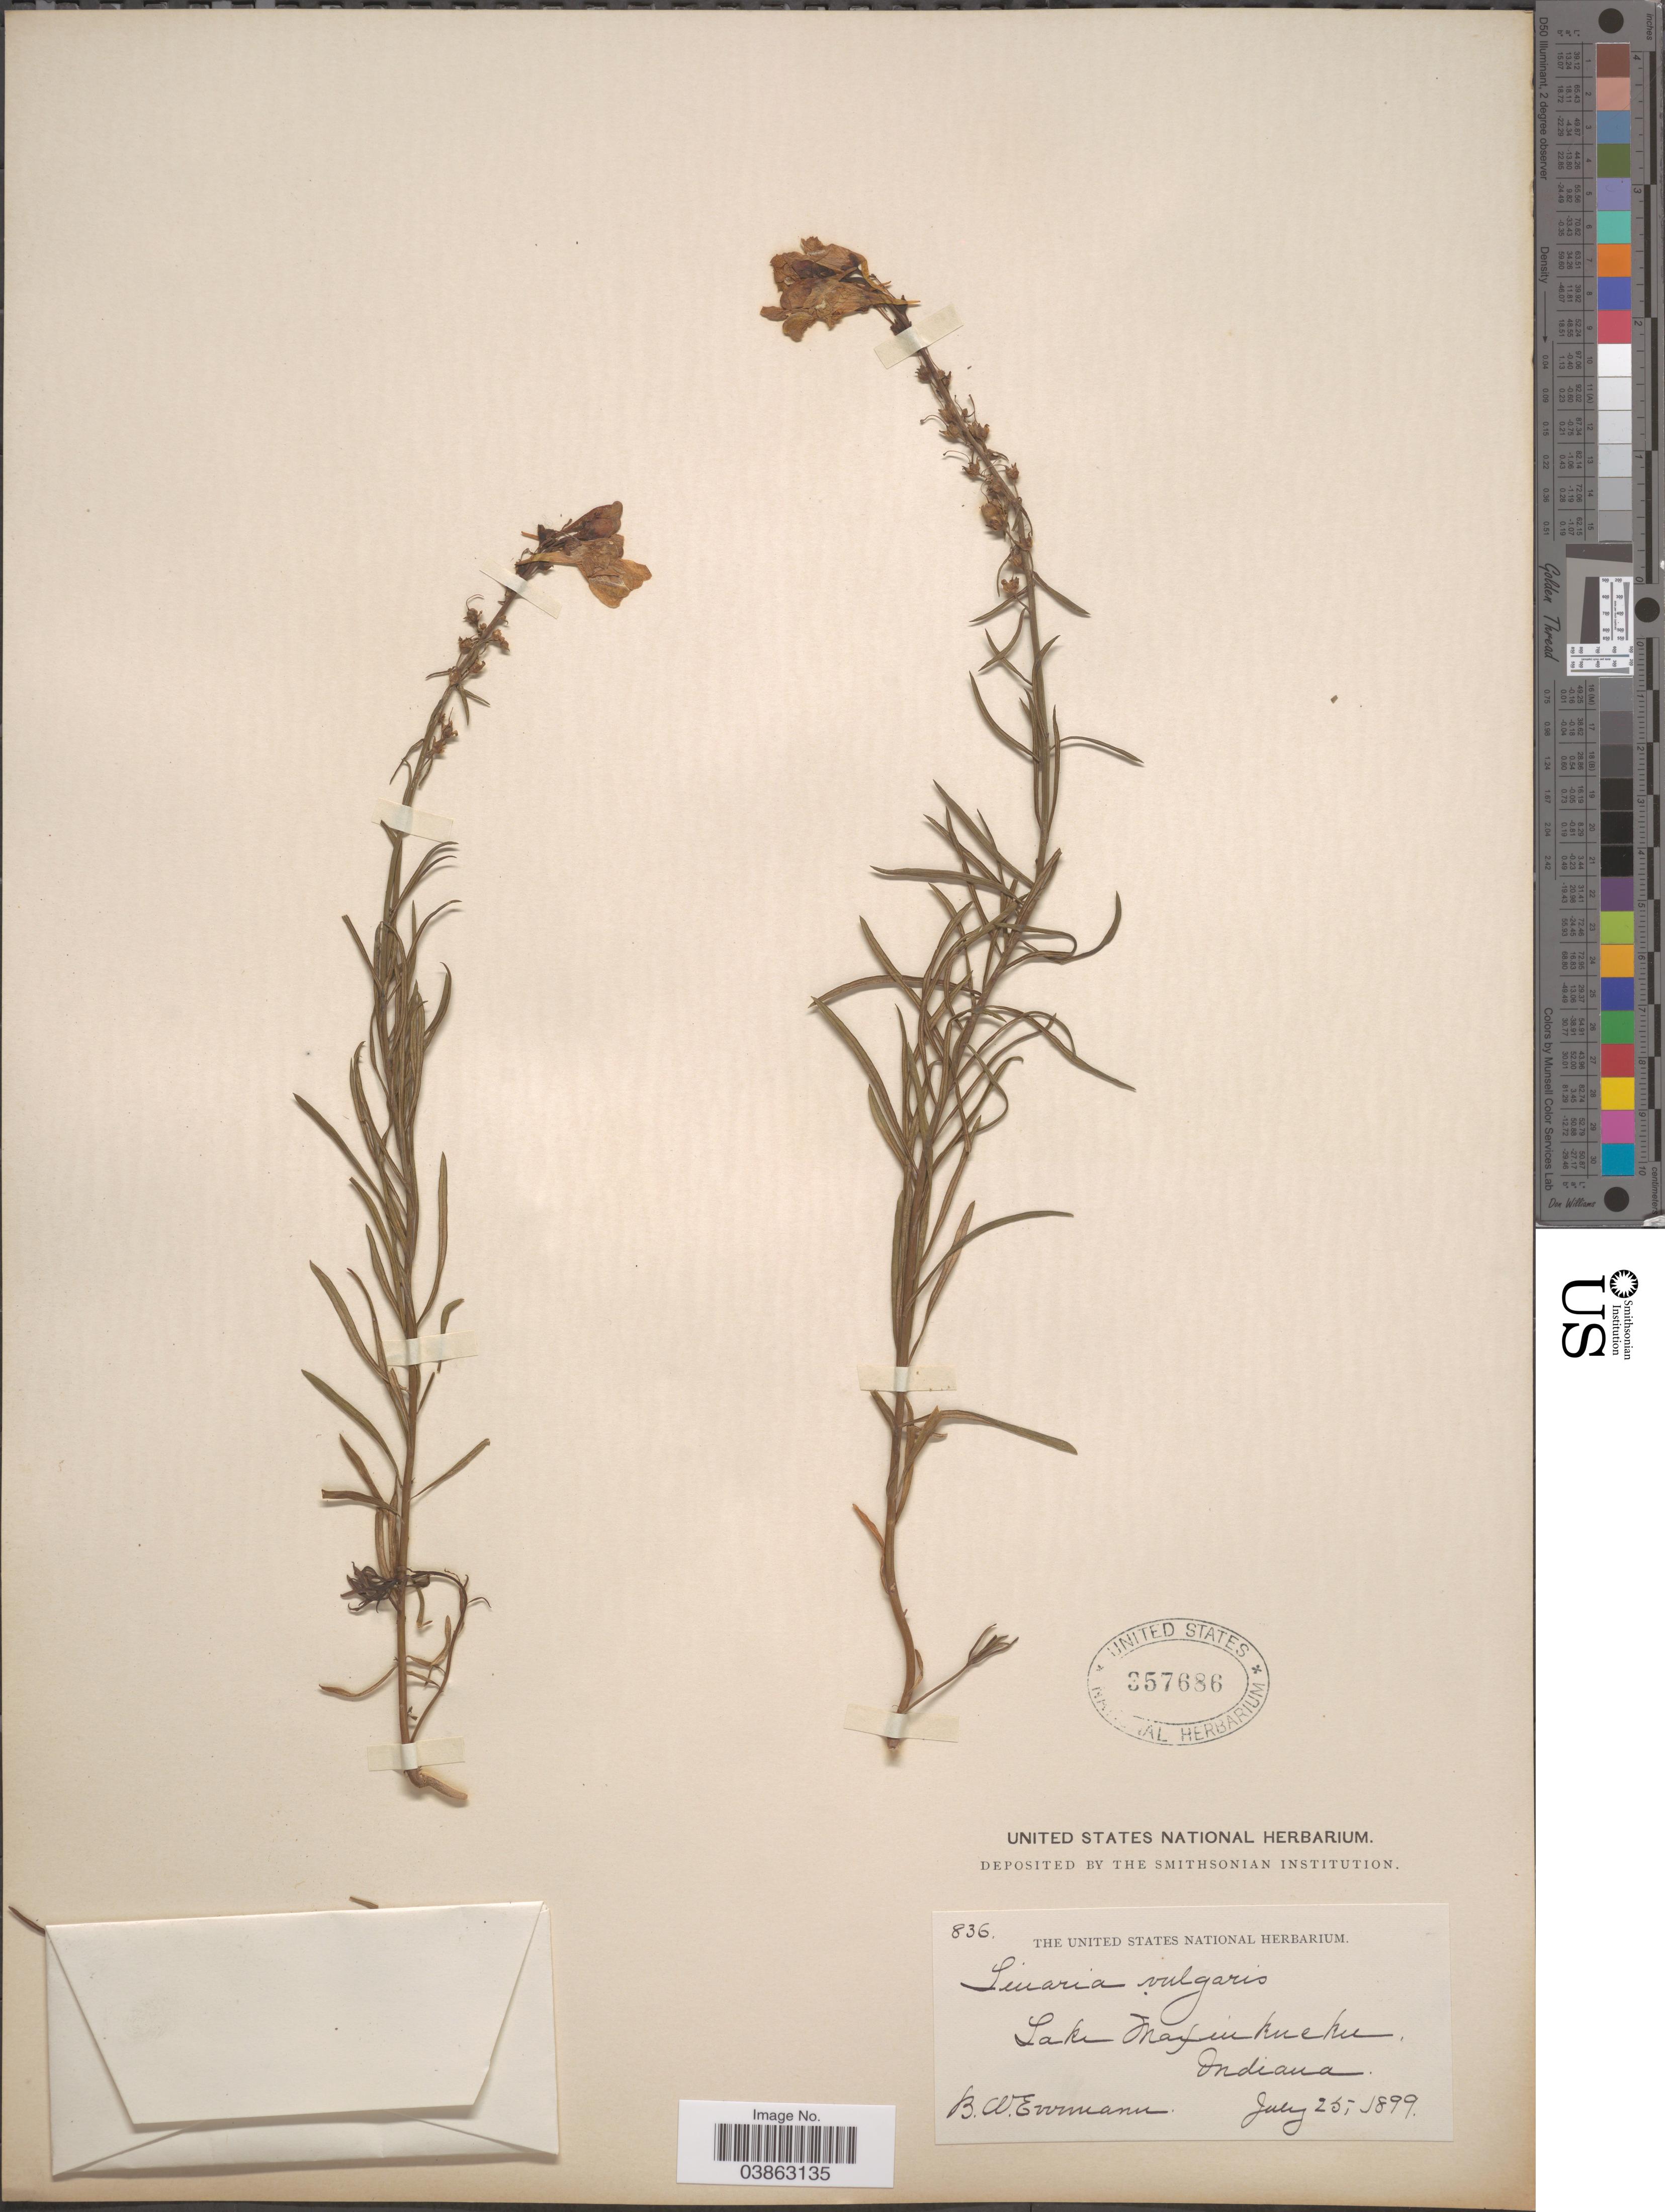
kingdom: Plantae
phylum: Tracheophyta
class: Magnoliopsida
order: Lamiales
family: Plantaginaceae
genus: Linaria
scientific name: Linaria vulgaris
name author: Mill.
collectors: B. W. Evermann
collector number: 836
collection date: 1899-07-25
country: United States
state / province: Indiana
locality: Lake Maxinkuckee.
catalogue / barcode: US 357686